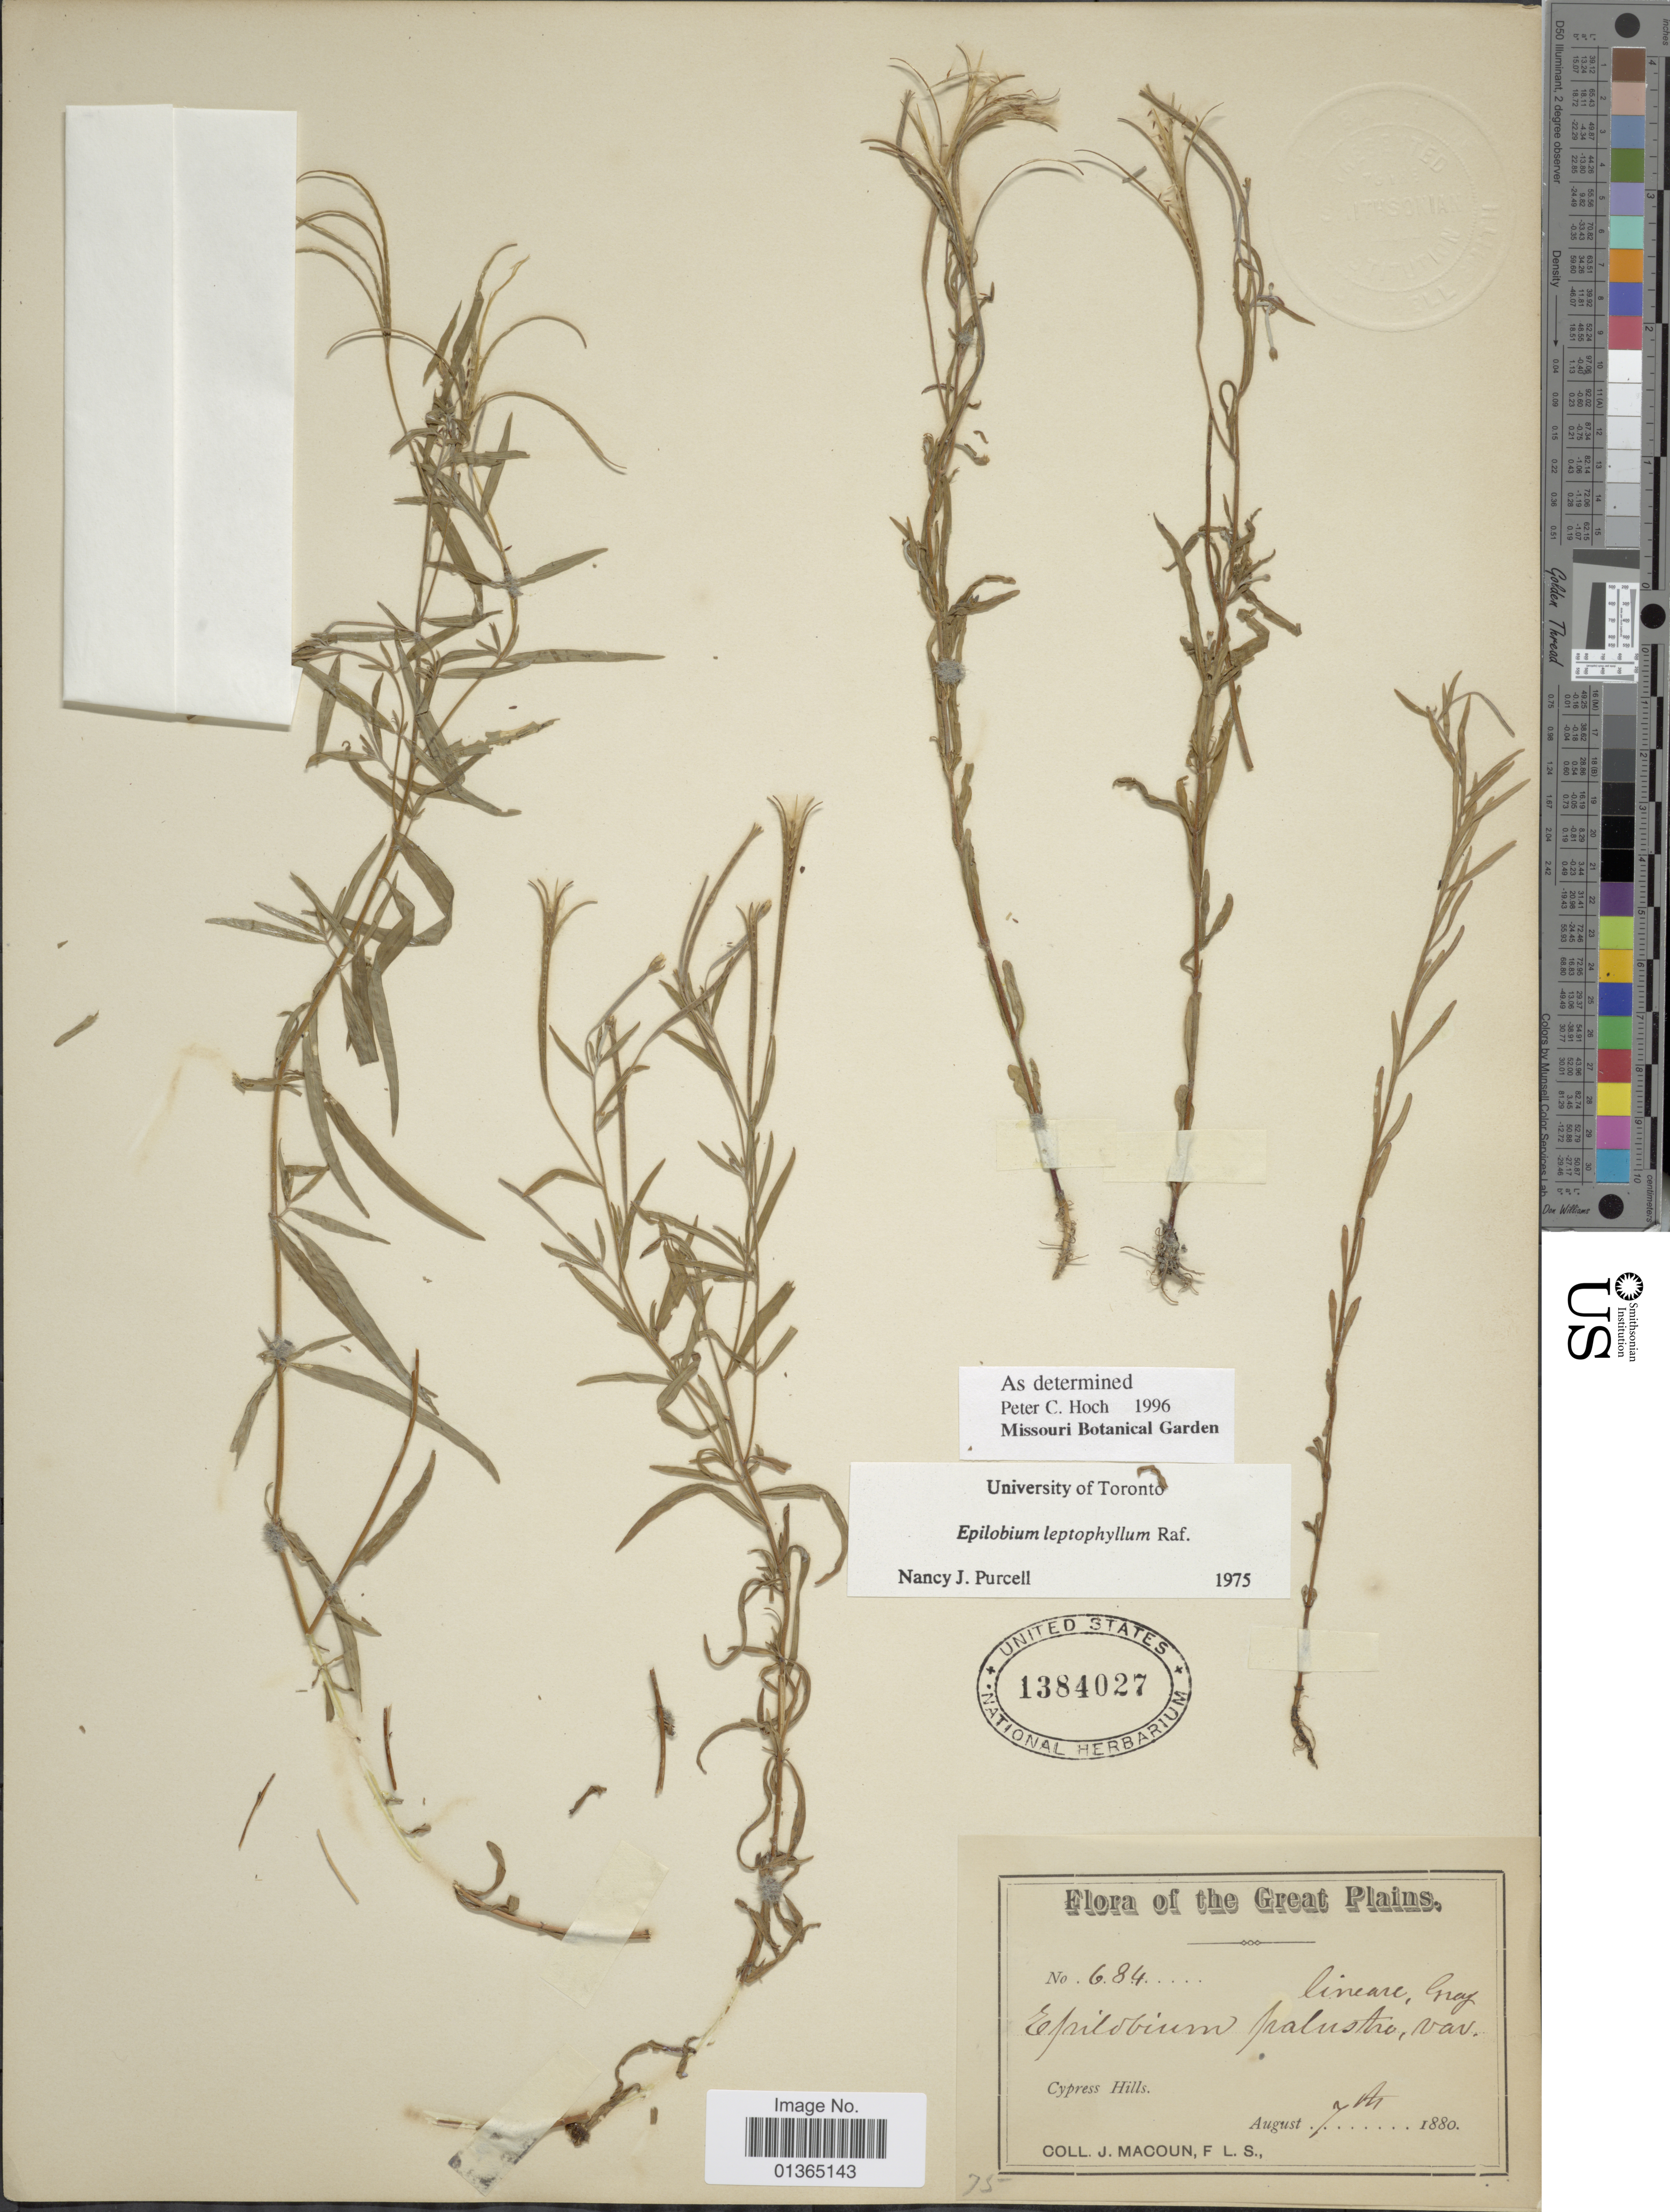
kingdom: Plantae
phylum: Tracheophyta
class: Magnoliopsida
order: Myrtales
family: Onagraceae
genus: Epilobium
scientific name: Epilobium leptophyllum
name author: Raf.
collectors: J. Macoun & F. S.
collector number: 684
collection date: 1880-08-07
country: Canada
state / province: Northwest Territories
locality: Great Plains. Cypress Hills.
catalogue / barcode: US 1384027